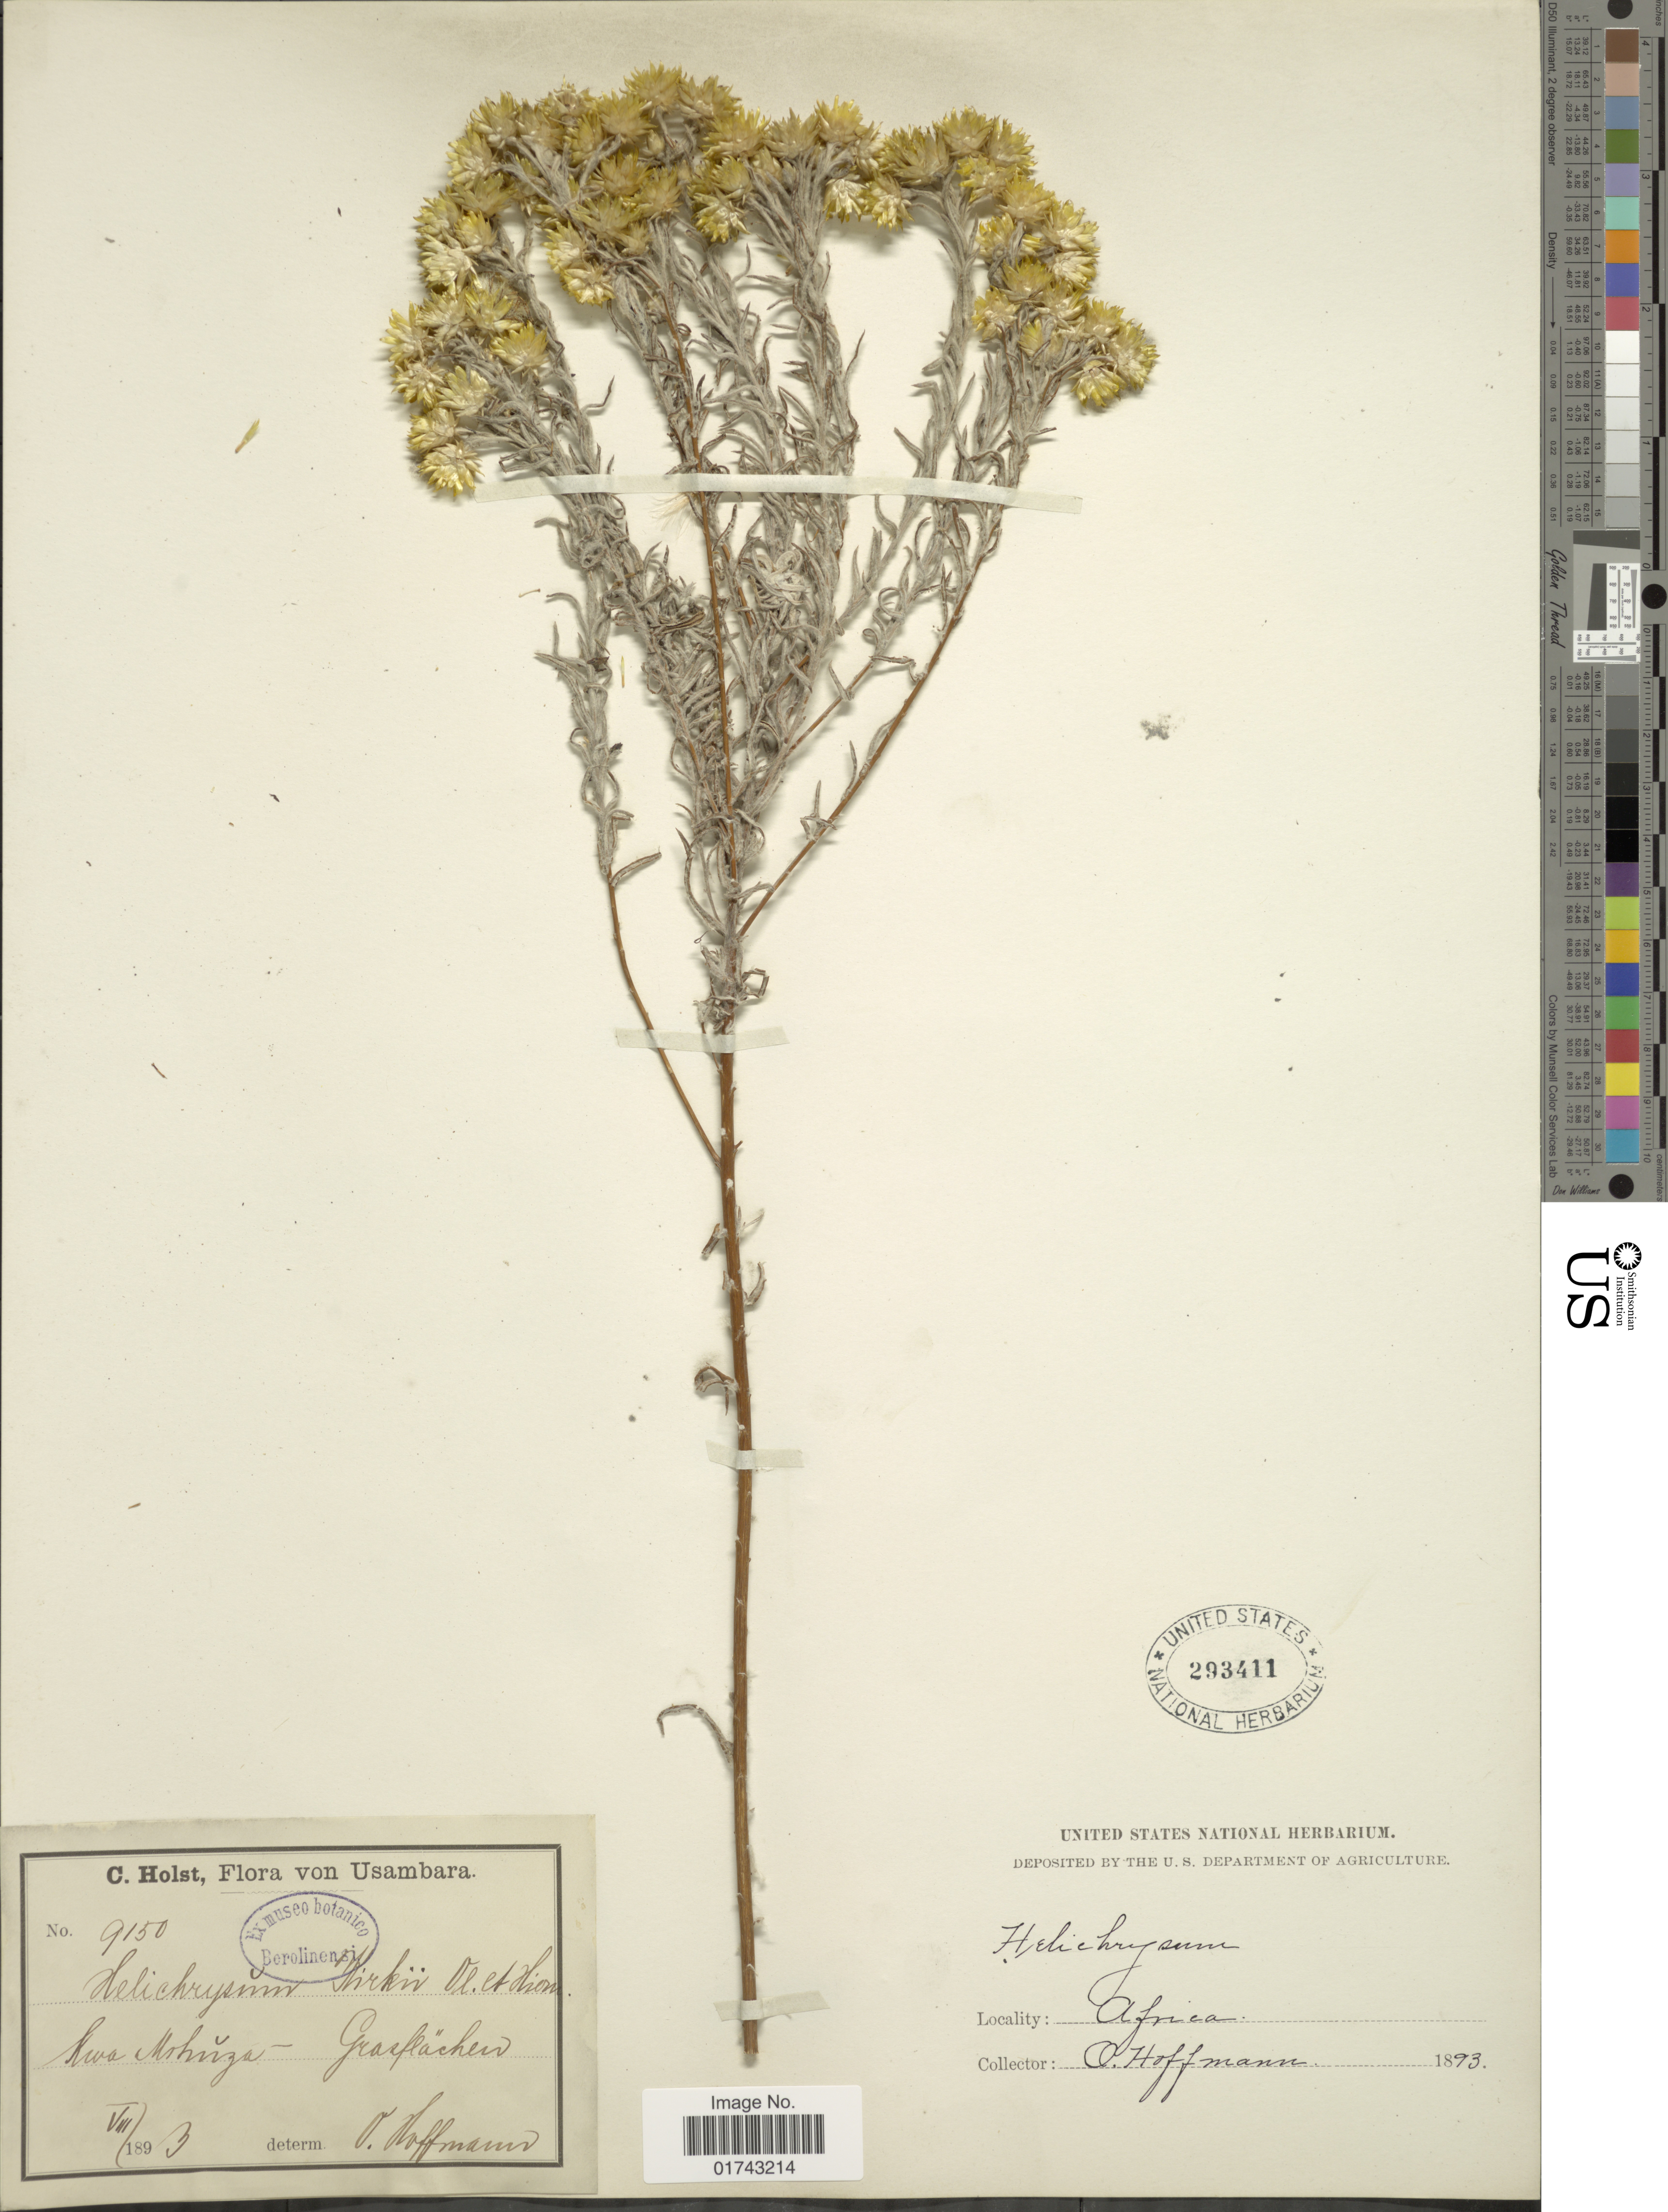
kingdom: Plantae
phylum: Tracheophyta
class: Magnoliopsida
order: Asterales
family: Asteraceae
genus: Helichrysum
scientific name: Helichrysum kirkii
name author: Oliv. & Hiern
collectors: C. H. Holst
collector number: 9150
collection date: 1893-08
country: Tanzania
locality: Von Usambara, Kwa Mshiza, Grasflachen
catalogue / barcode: US 293411